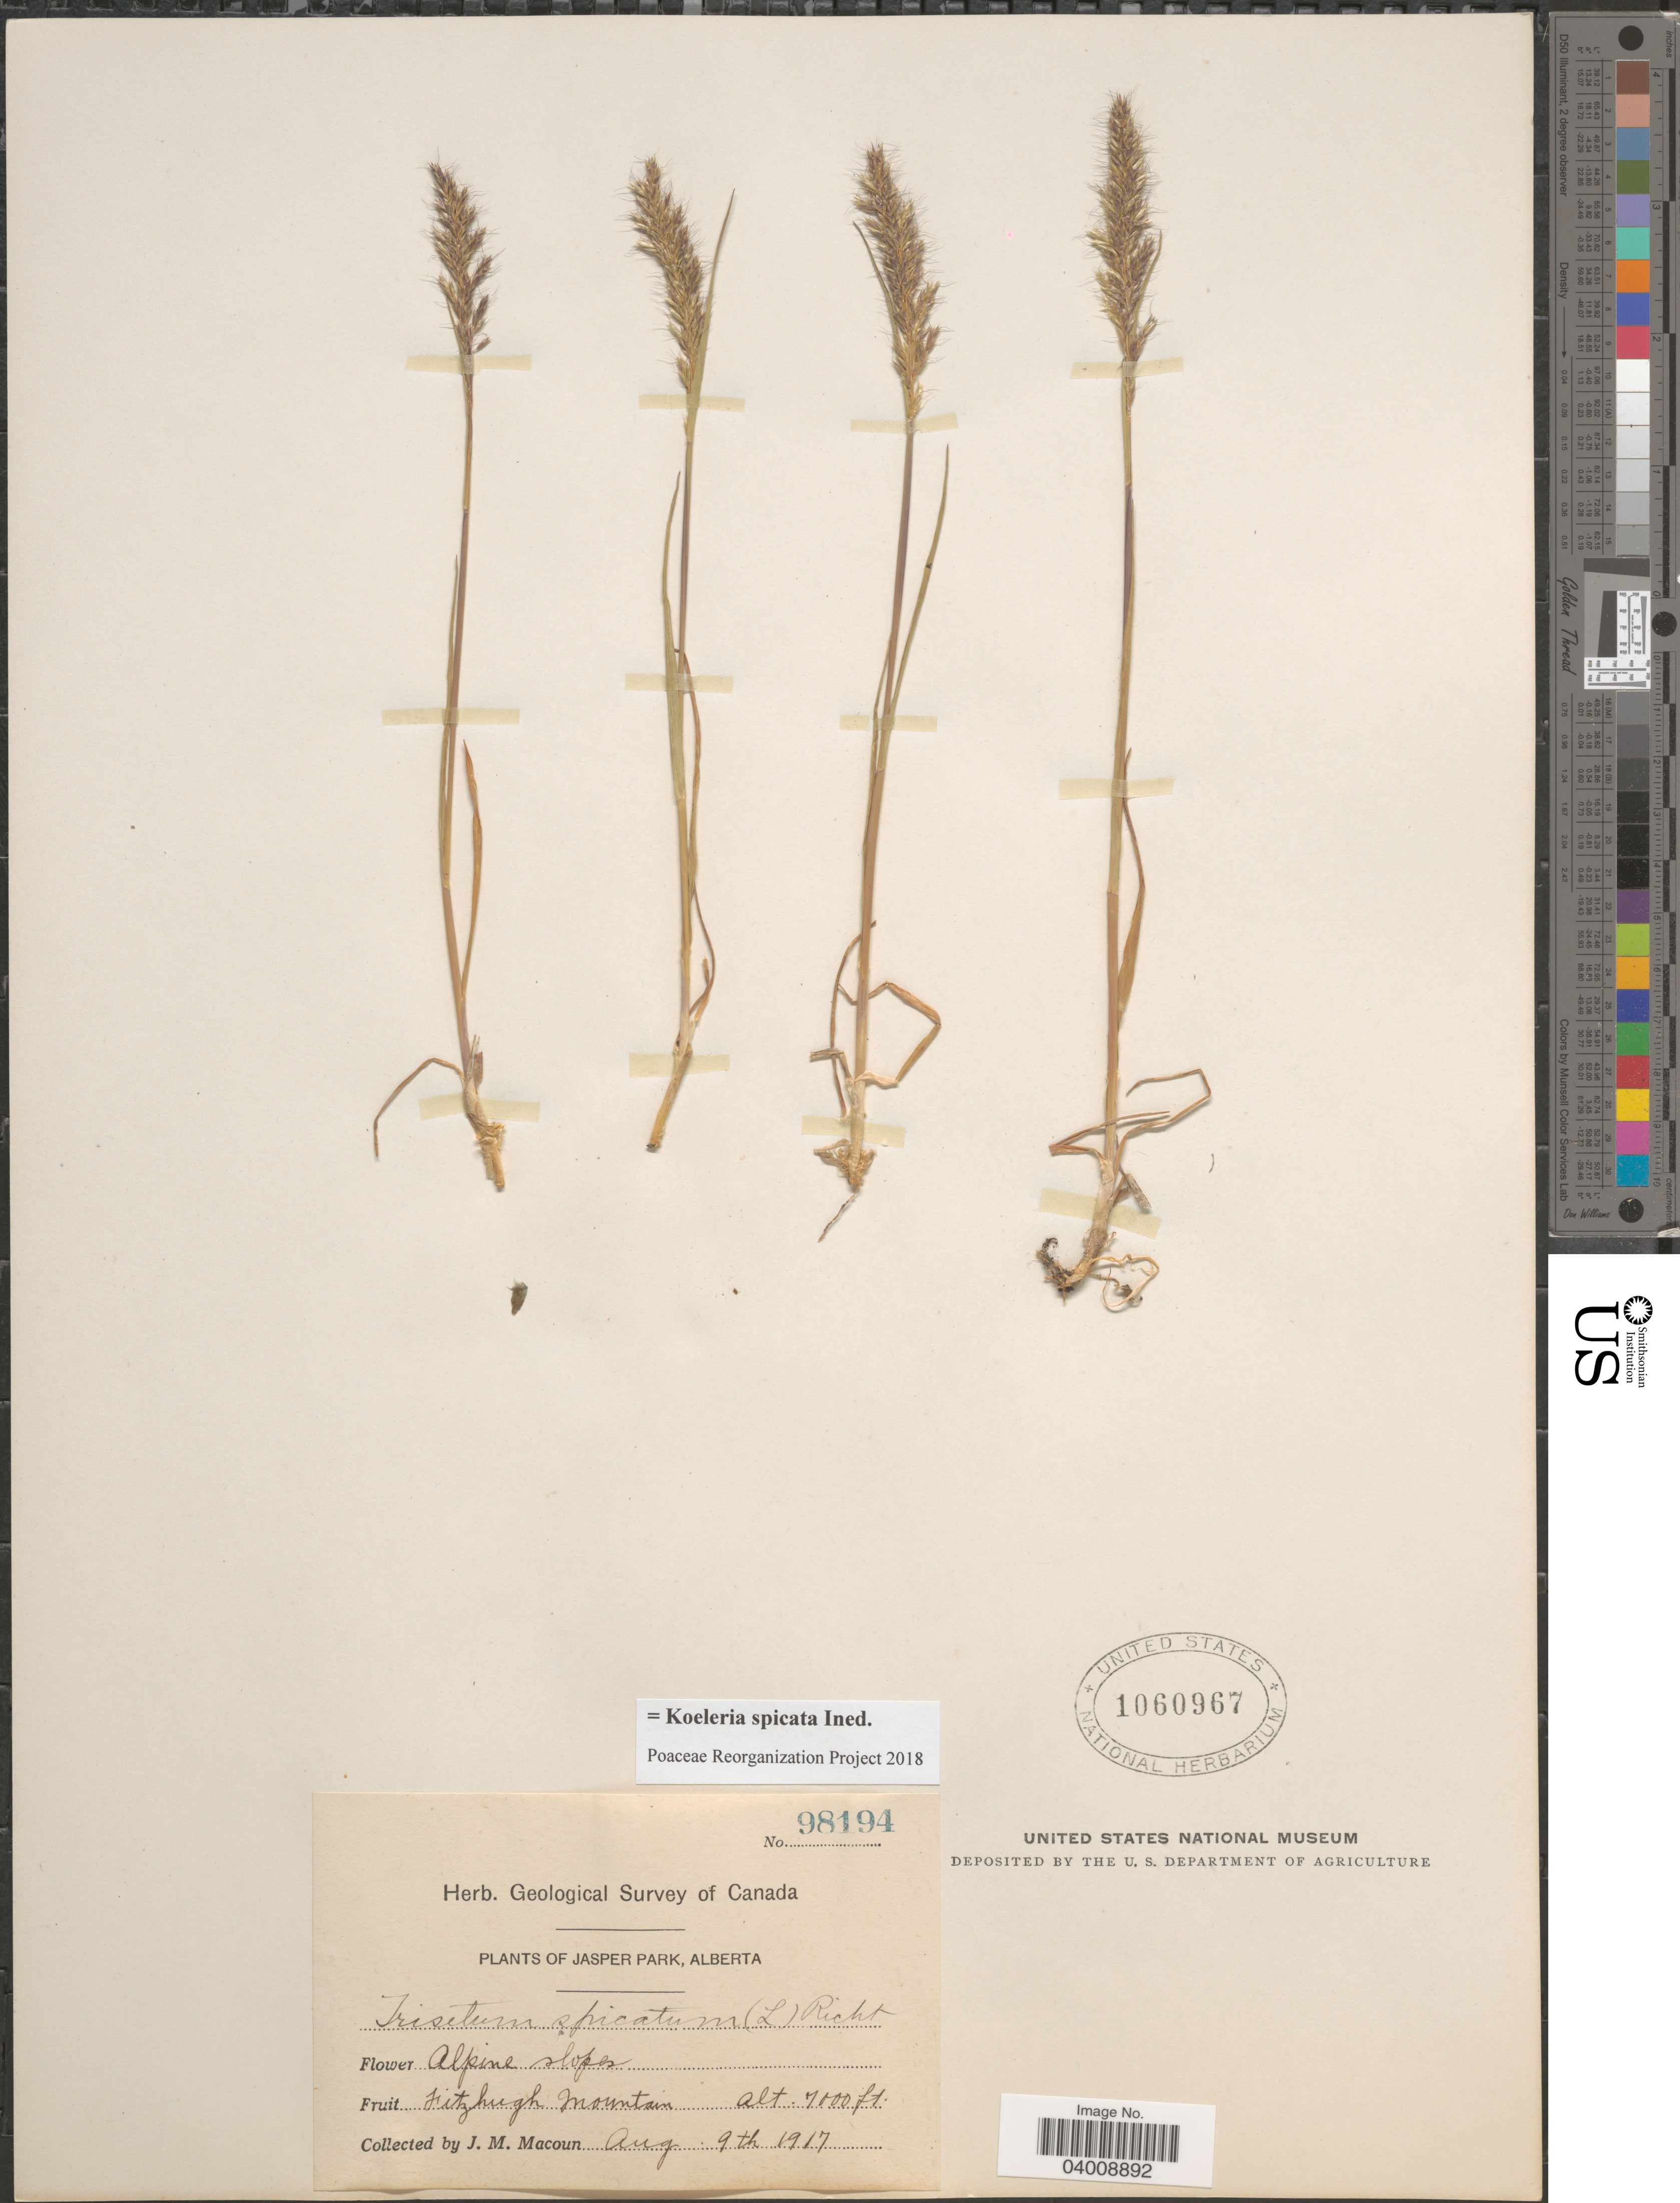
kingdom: Plantae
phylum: Tracheophyta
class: Liliopsida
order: Poales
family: Poaceae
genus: Koeleria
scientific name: Koeleria spicata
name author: (L.) Barberá et al.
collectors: J. M. Macoun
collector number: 98194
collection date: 1917-08-09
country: Canada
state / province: Alberta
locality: Jasper Park. Fitzhugh Mountain.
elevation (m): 2134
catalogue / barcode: US 1060967